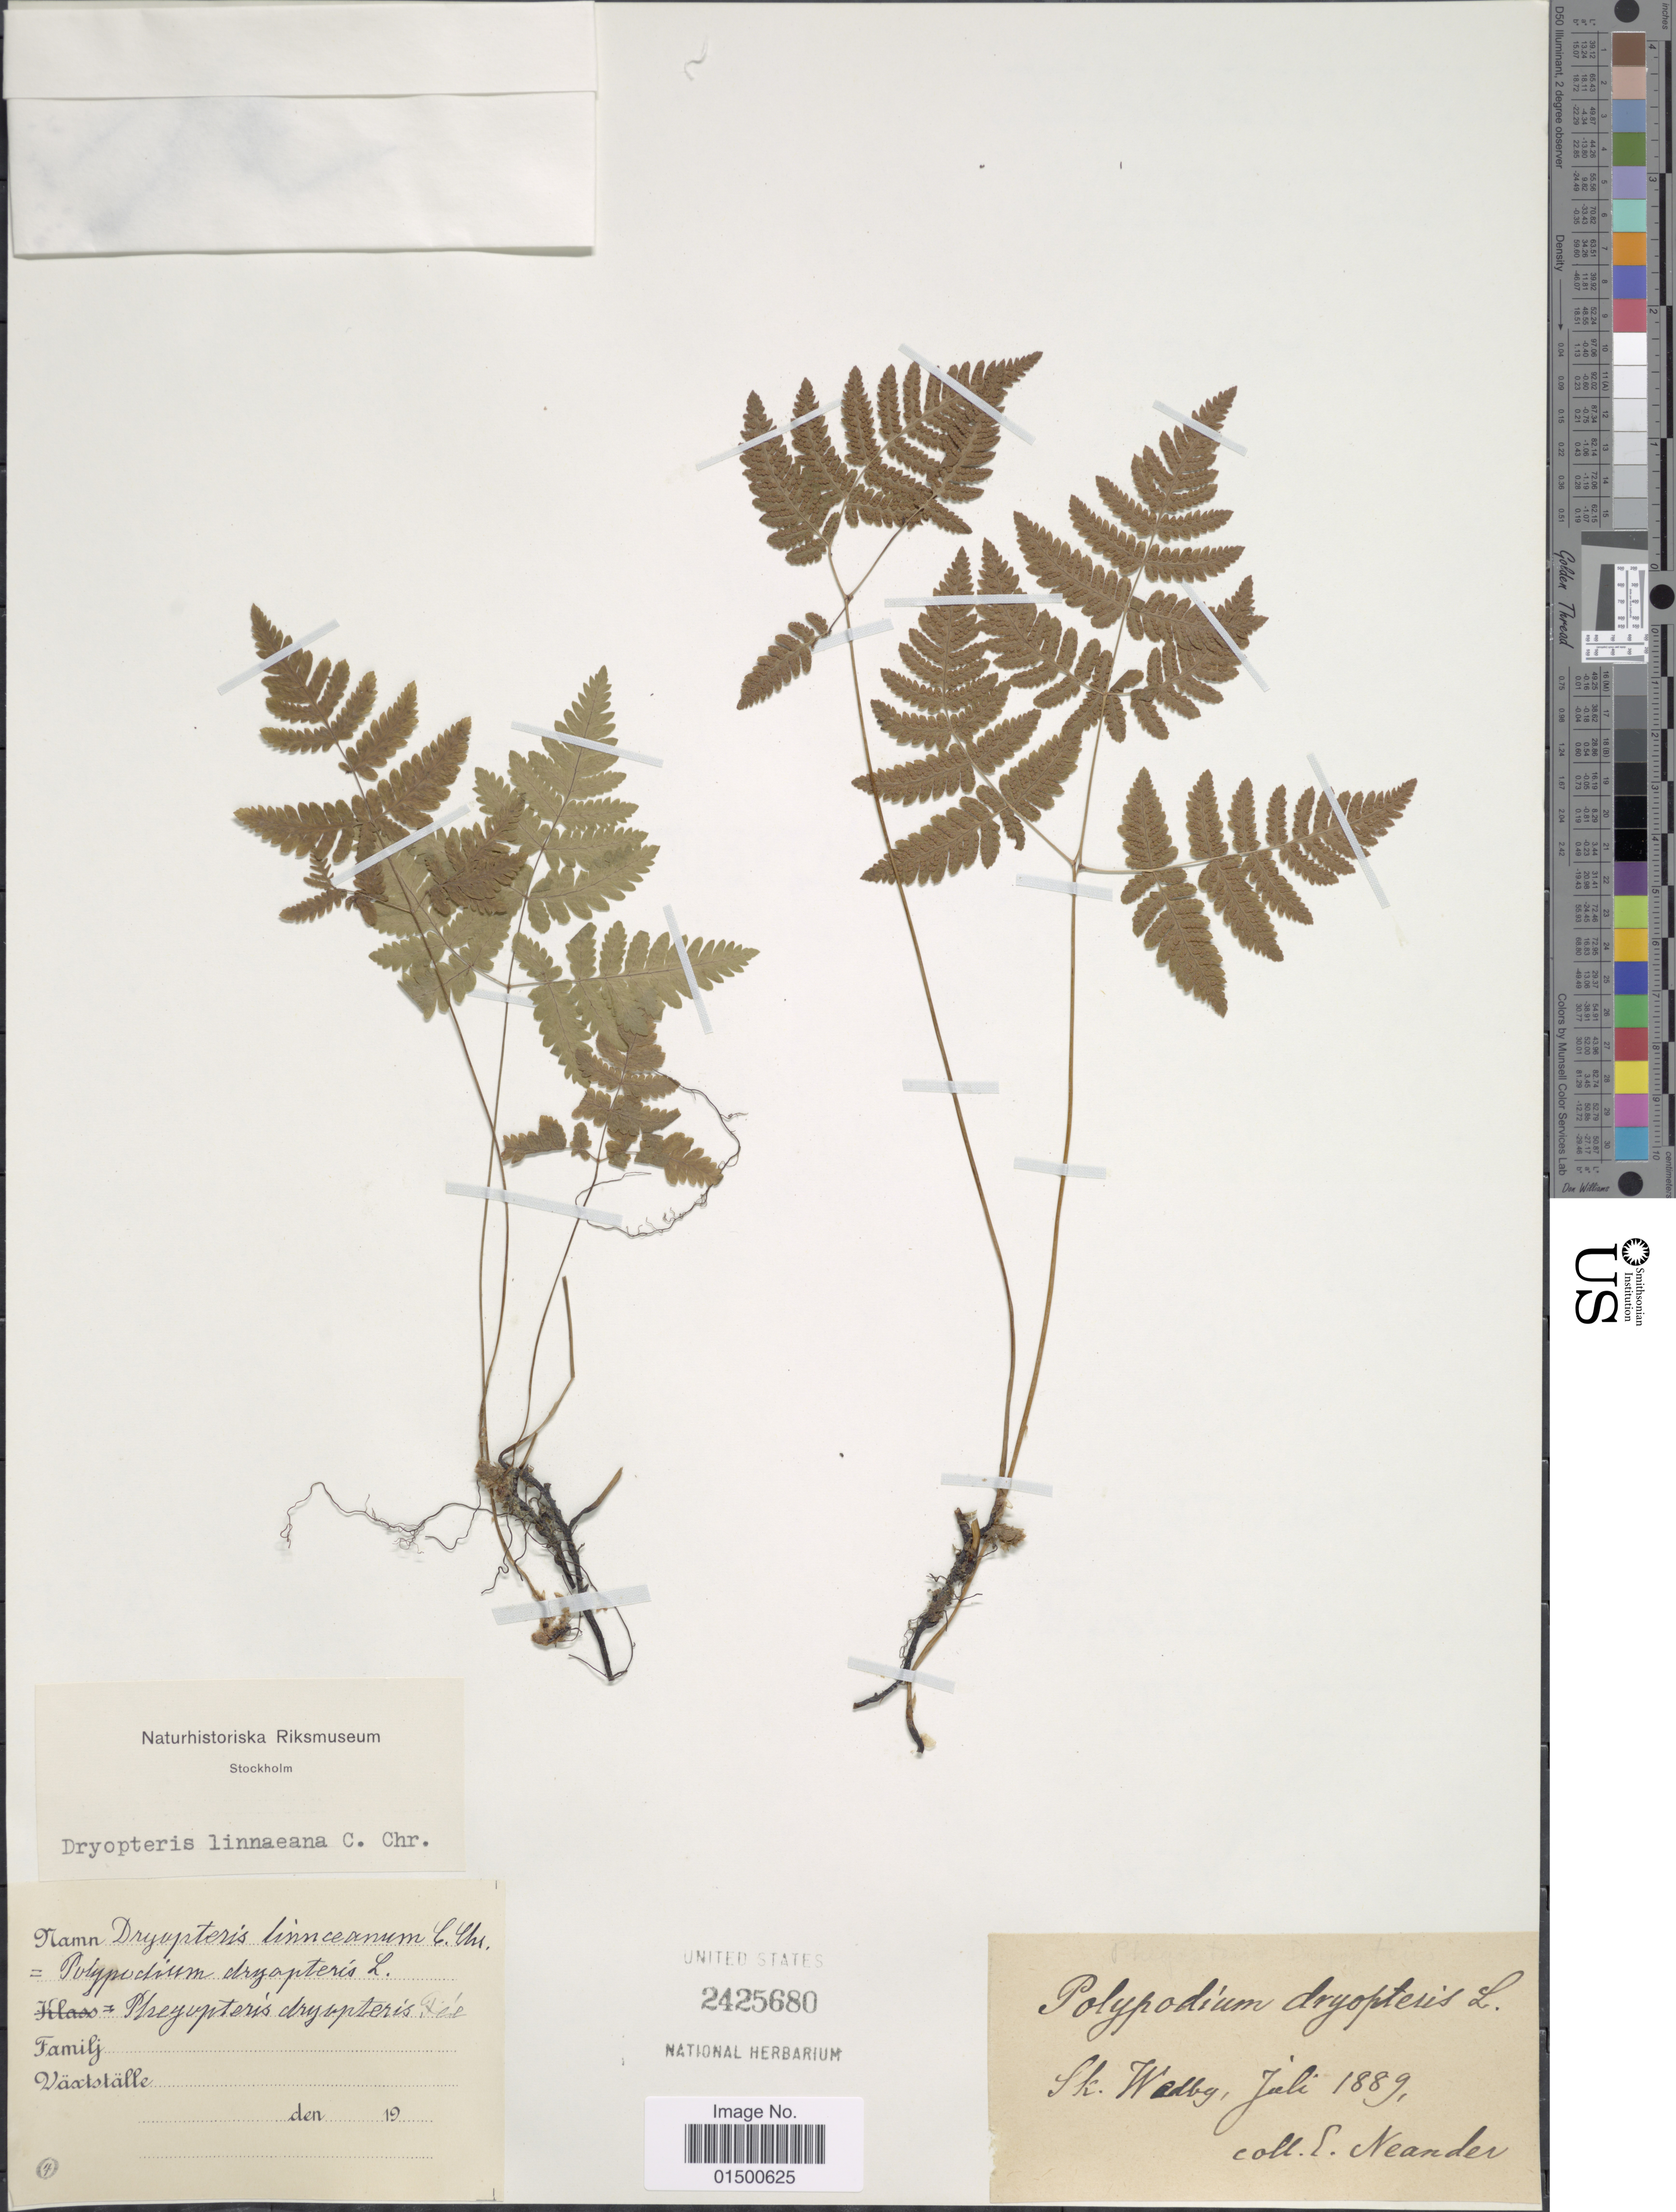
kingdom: Plantae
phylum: Tracheophyta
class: Polypodiopsida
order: Polypodiales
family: Cystopteridaceae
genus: Gymnocarpium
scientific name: Gymnocarpium disjunctum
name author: (Rupr.) Ching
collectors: L. Neander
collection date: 1889-07-19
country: Germany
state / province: Hesse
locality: Lk. Wadby [interpreted]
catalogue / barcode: US 2425680